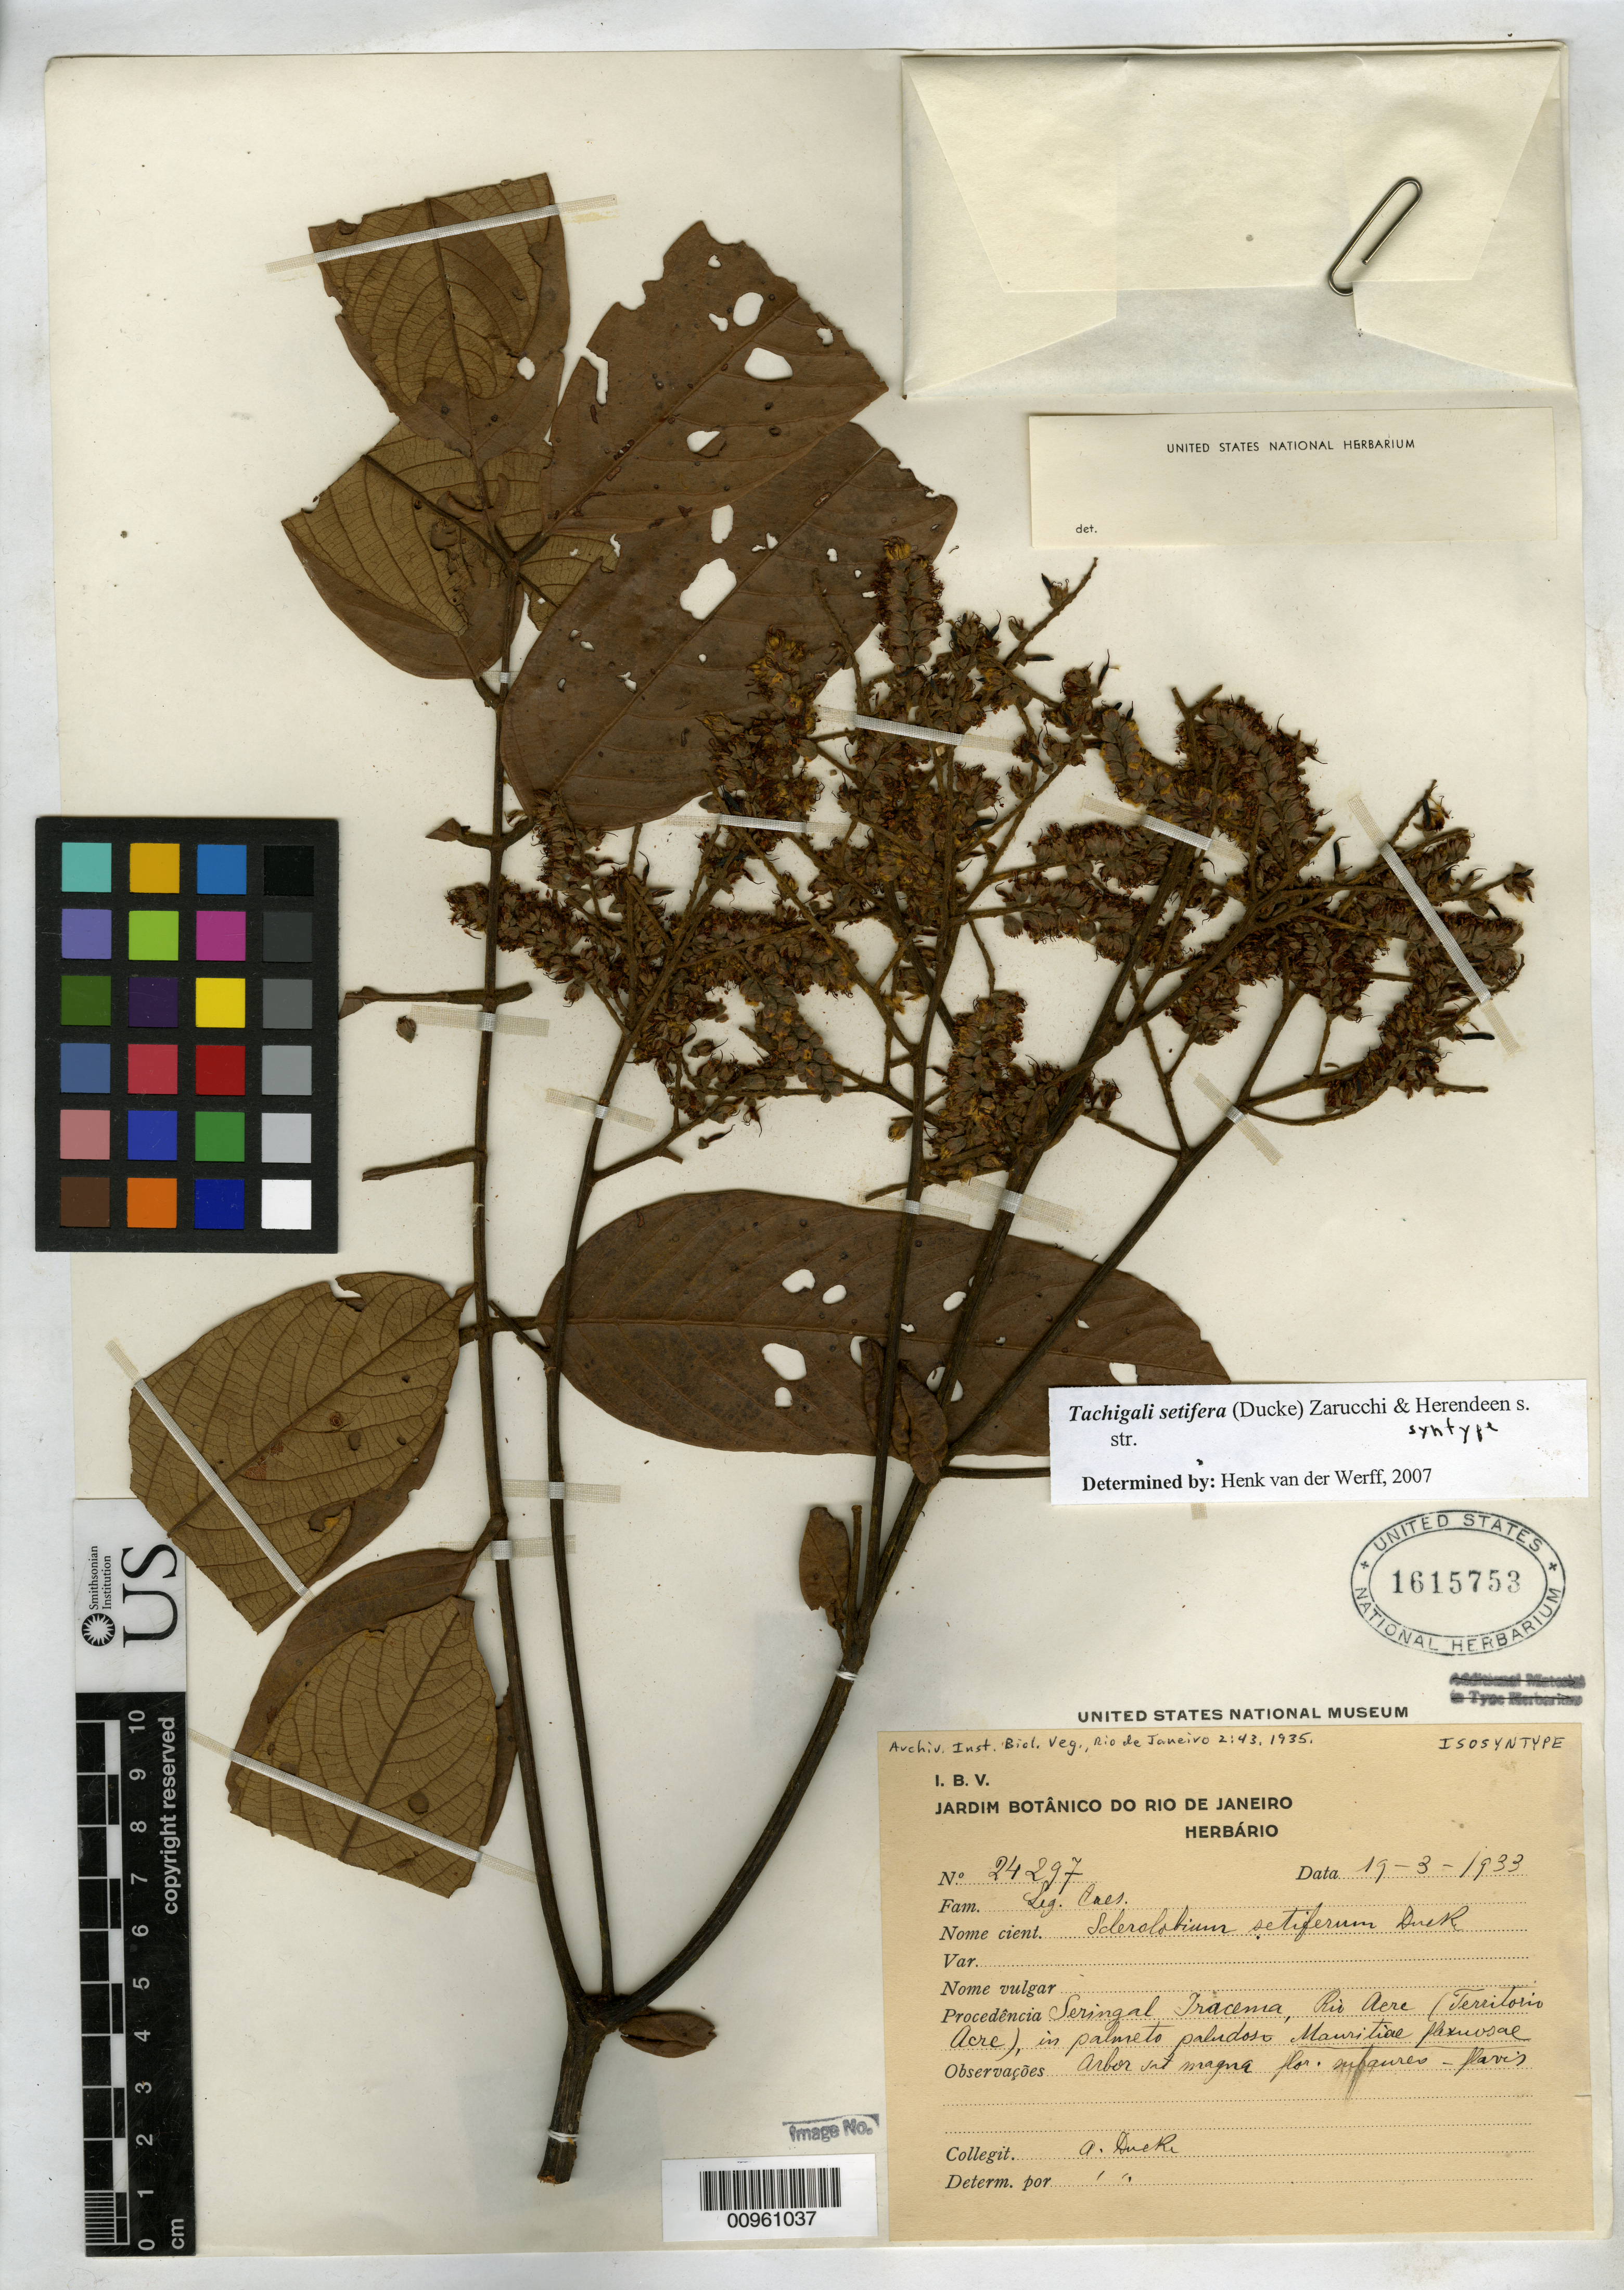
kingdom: Plantae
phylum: Tracheophyta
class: Magnoliopsida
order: Fabales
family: Fabaceae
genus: Sclerolobium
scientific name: Sclerolobium setiferum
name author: Ducke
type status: Isosyntype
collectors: A. Ducke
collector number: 24297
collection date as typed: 19 Mar 1933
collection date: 1933-03-19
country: Brazil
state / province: Rio de Janeiro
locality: Seringal Tracema.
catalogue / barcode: US 1615753